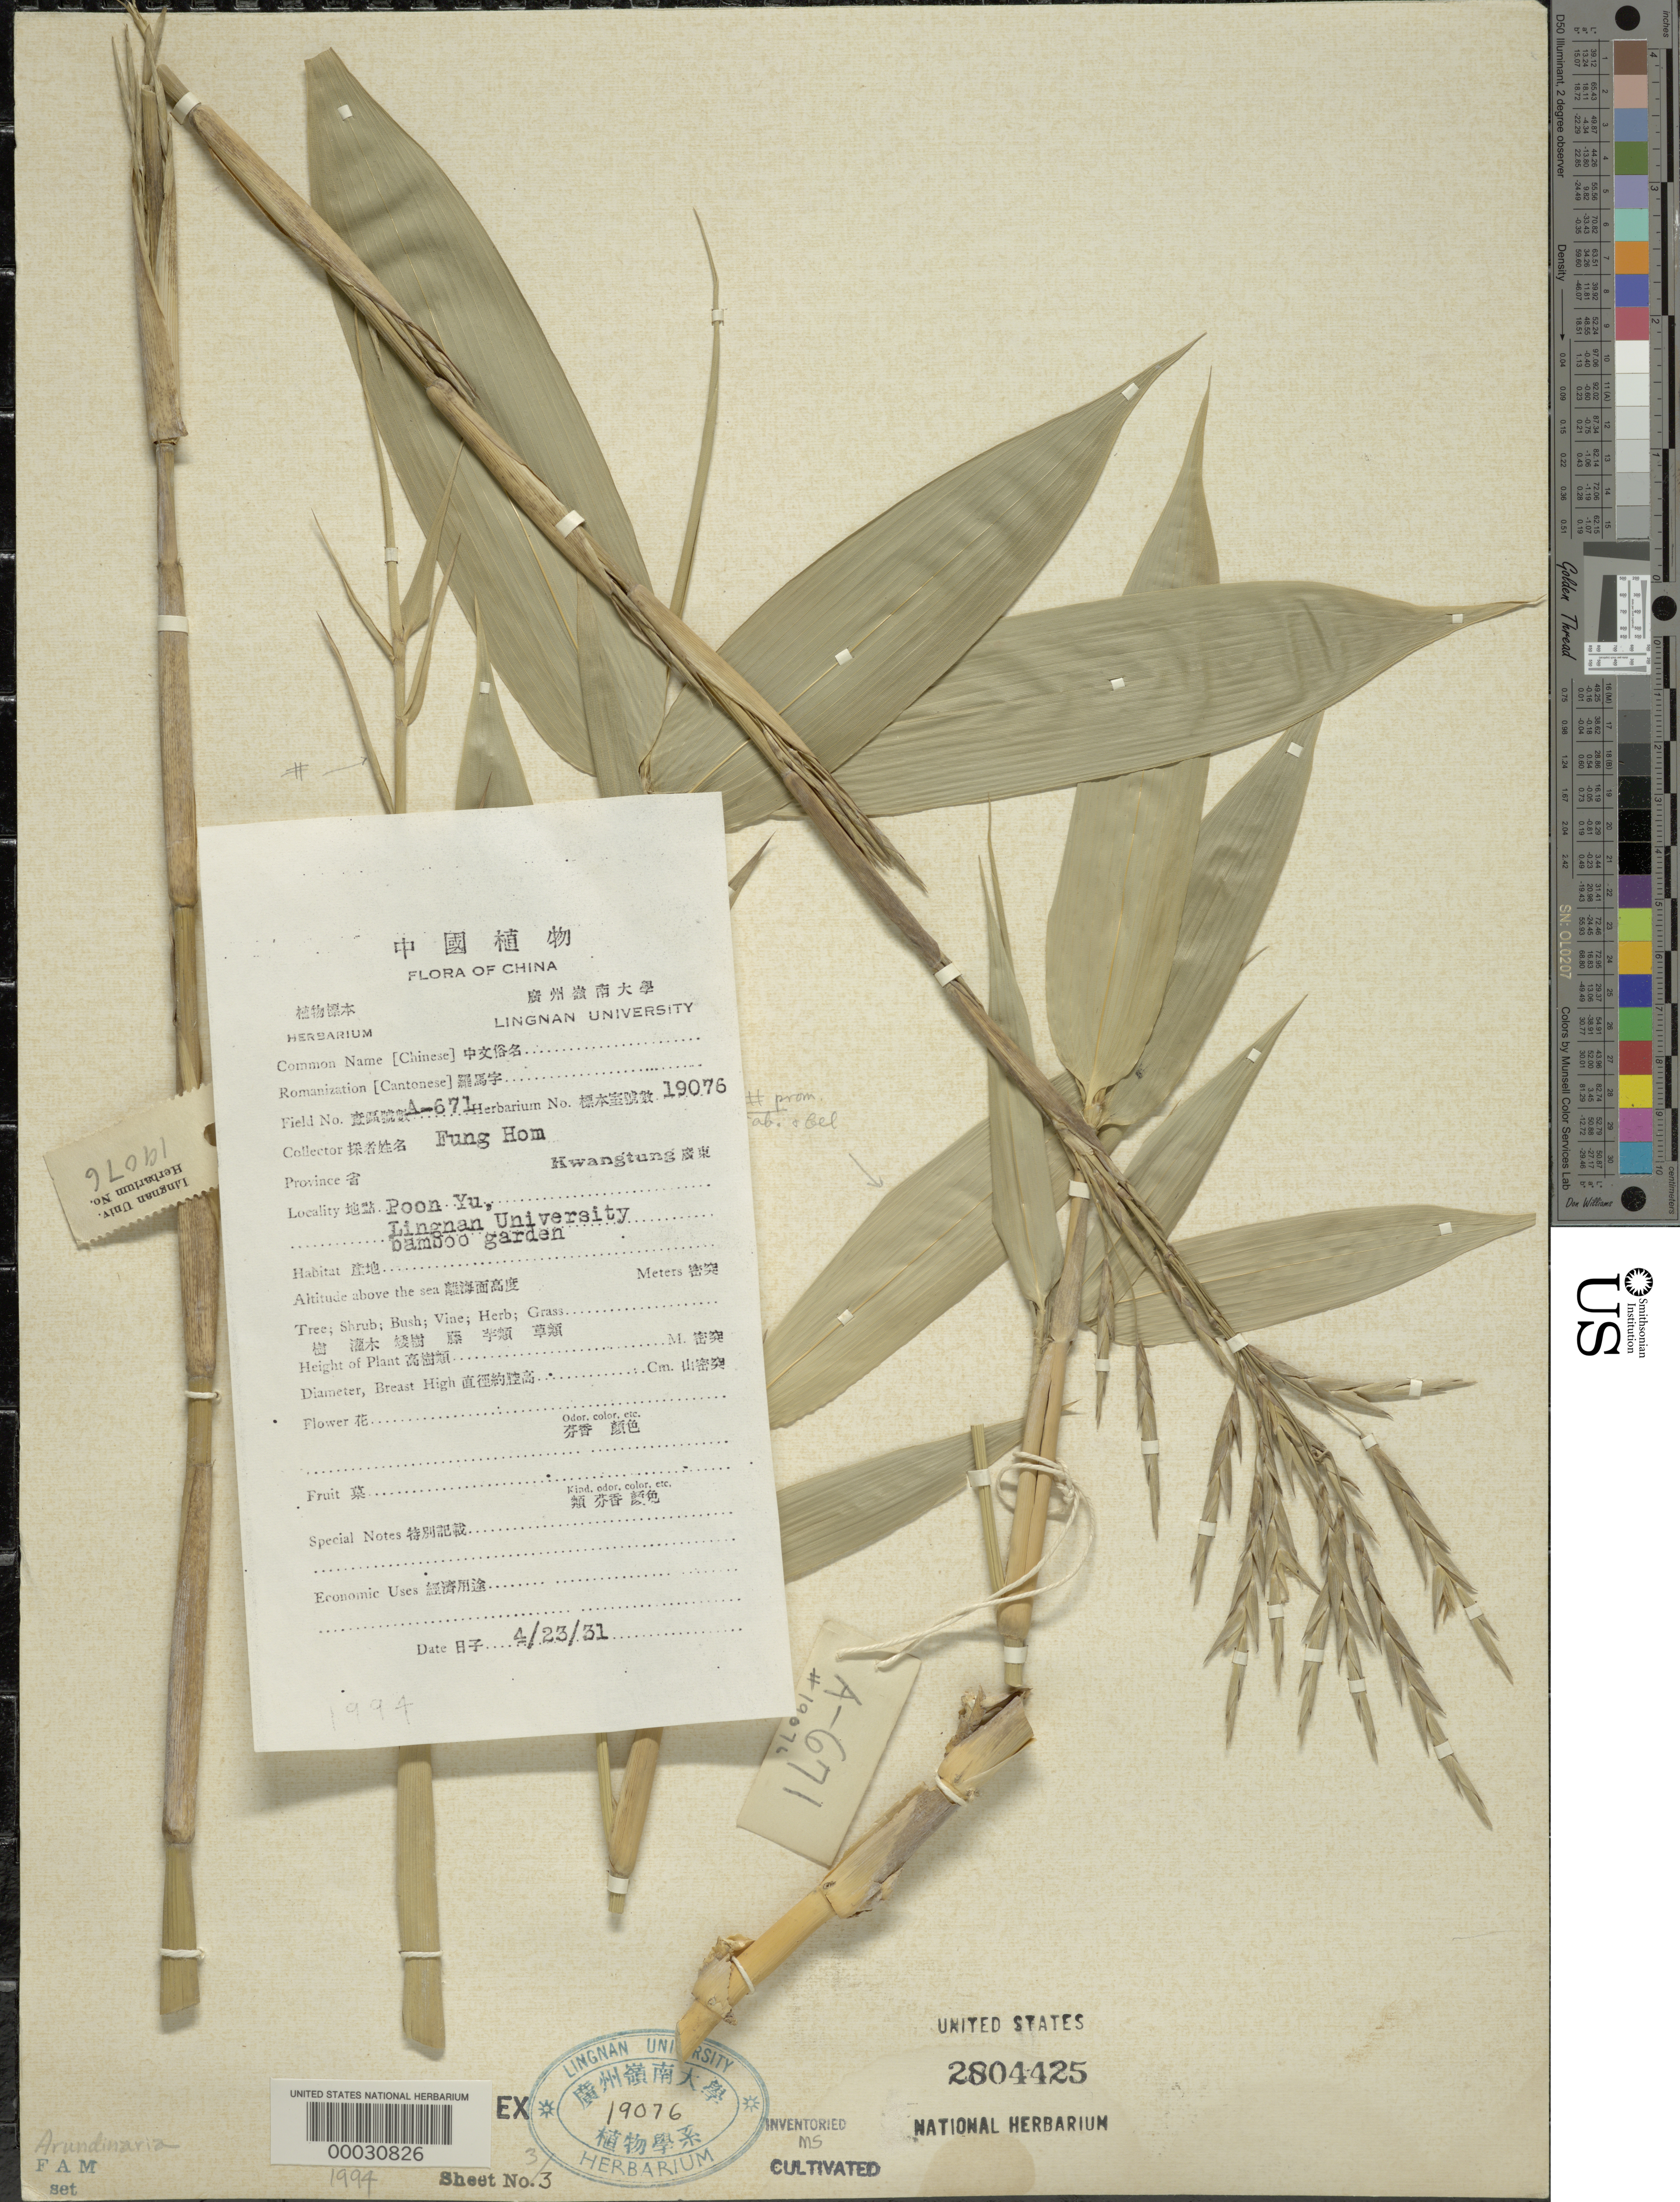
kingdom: Plantae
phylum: Tracheophyta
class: Liliopsida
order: Poales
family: Poaceae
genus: Arundinaria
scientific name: Arundinaria sp.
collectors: H. L. Fung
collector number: A-6971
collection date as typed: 23 Apr 1931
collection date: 1931-04-23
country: China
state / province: Guangdong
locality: Lingnan university bamboo garden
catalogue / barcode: US 2804425